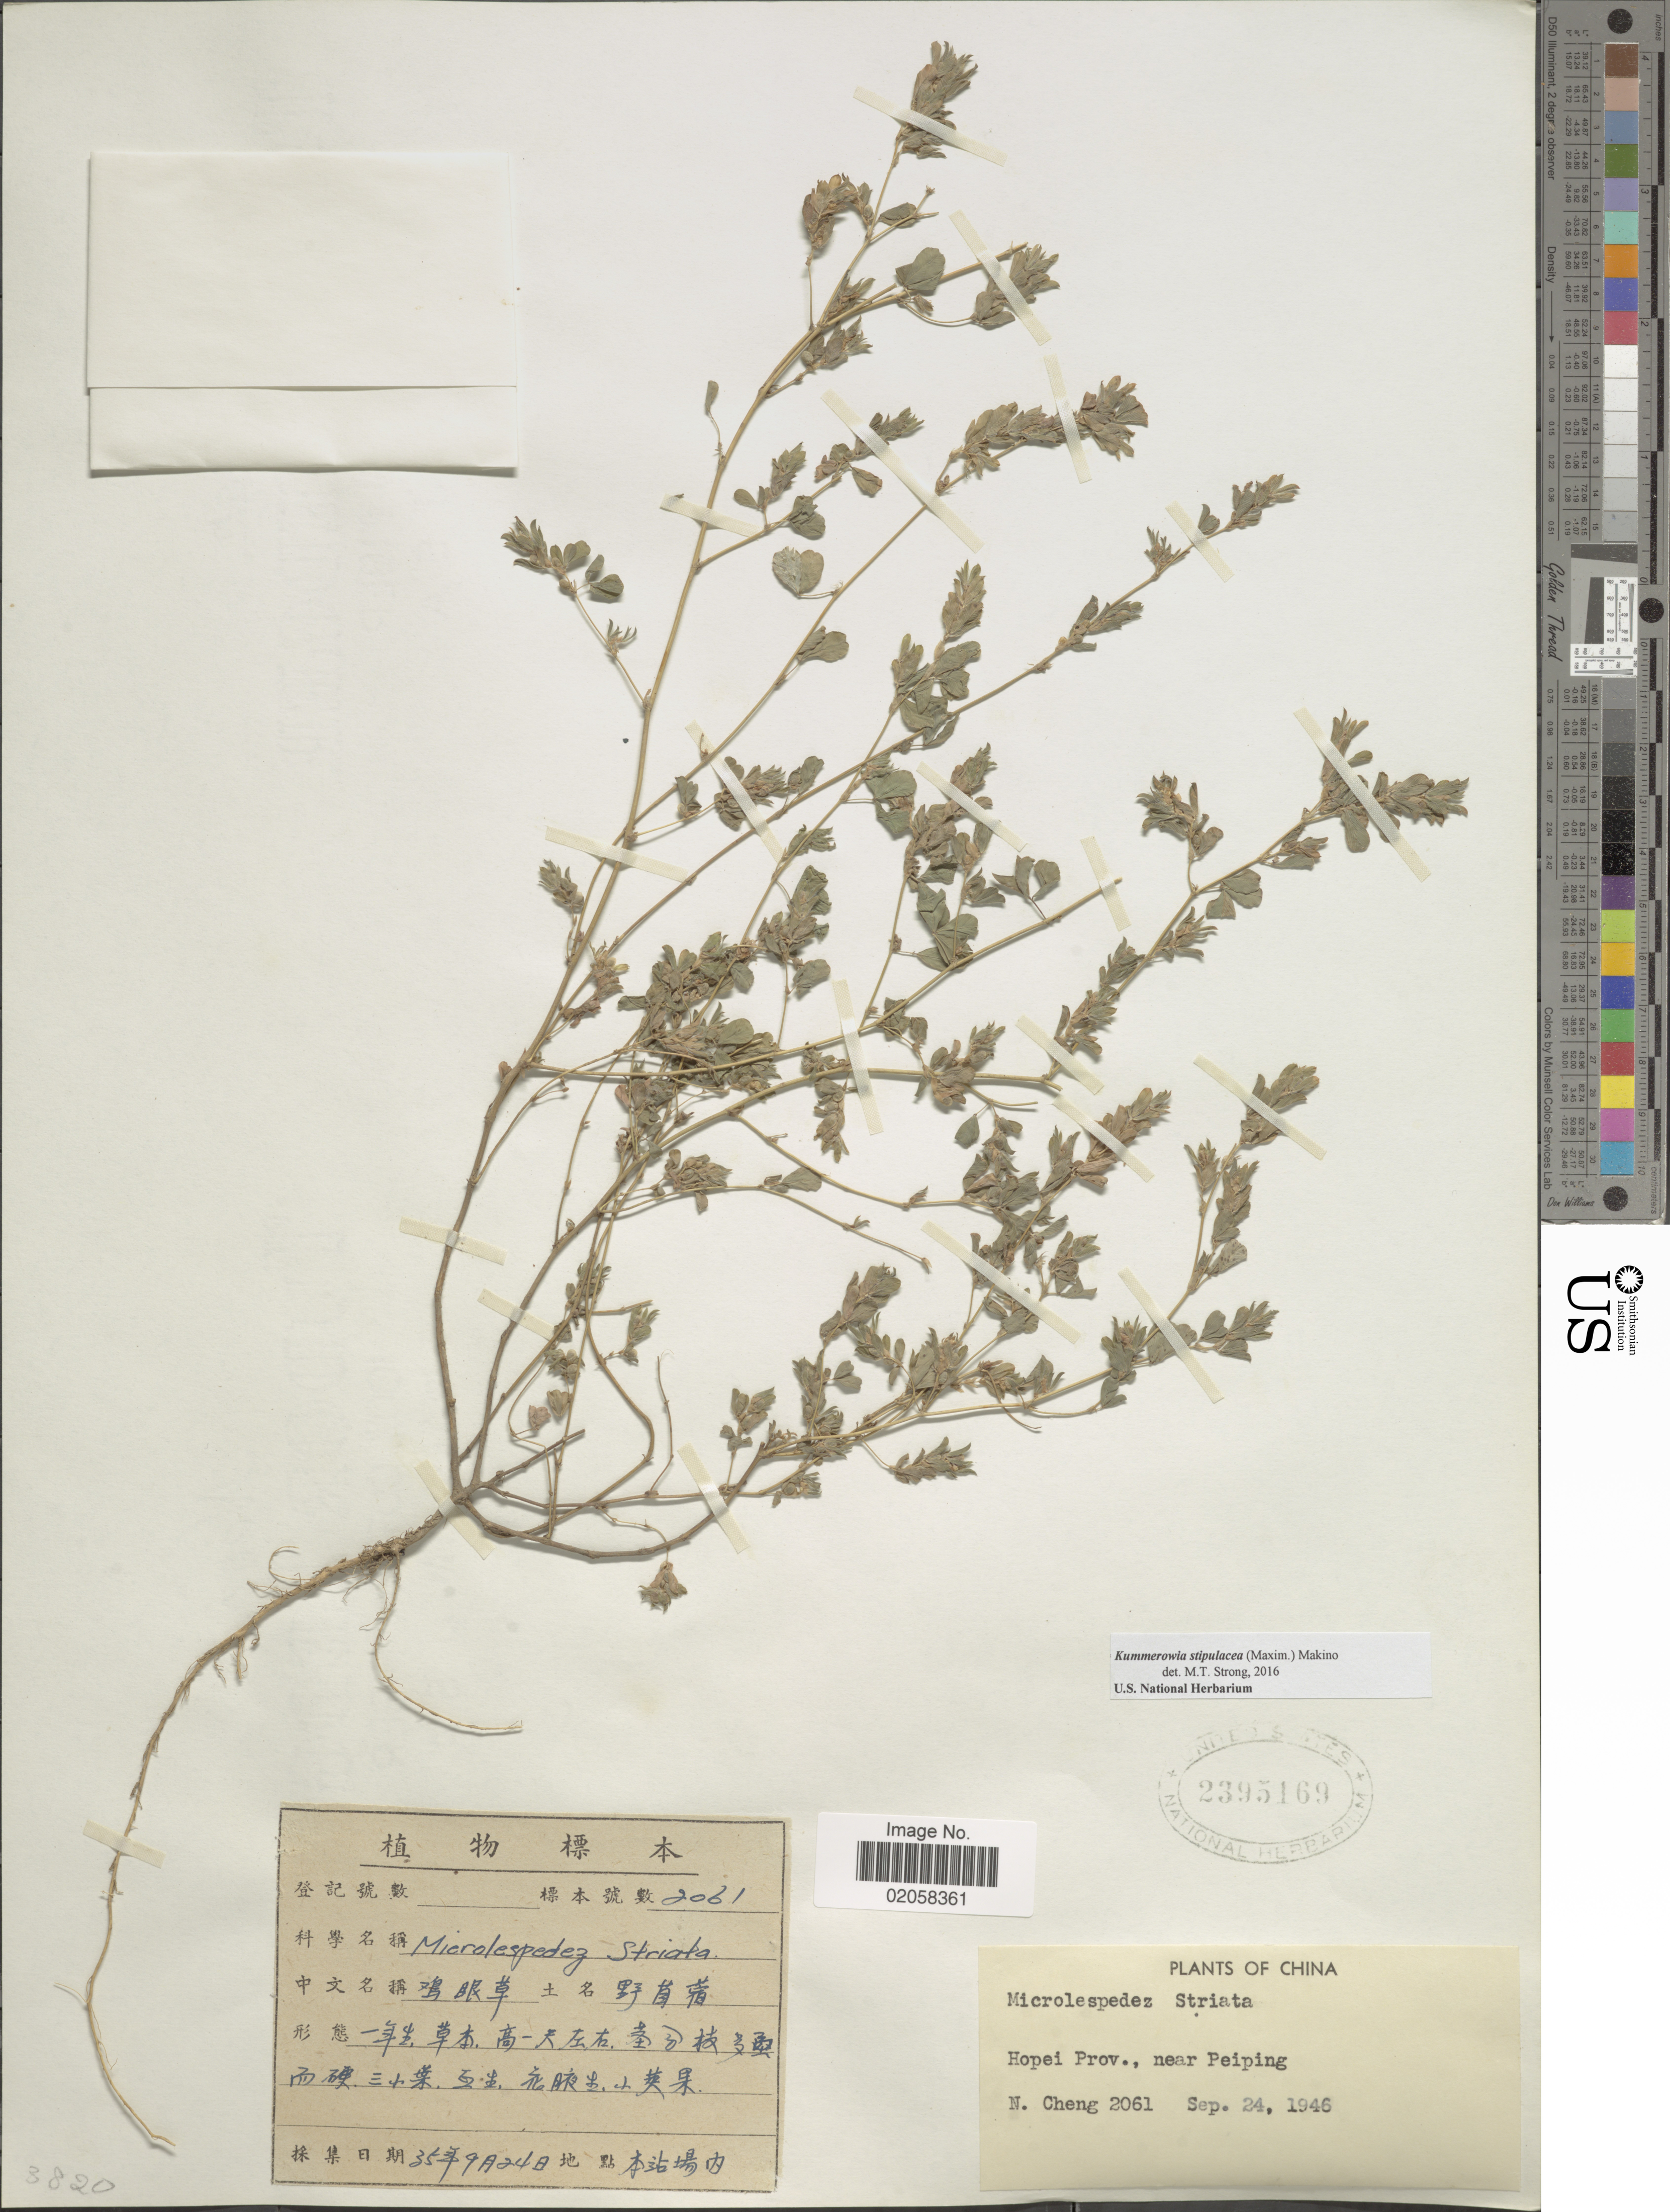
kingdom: Plantae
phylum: Tracheophyta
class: Magnoliopsida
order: Fabales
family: Fabaceae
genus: Kummerowia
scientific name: Kummerowia stipulacea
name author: (Maxim.) Makino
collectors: N. Cheng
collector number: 2061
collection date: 1946-09-24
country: China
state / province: Hebei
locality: Hopei Prov., near Peiping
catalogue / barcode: US 2395169